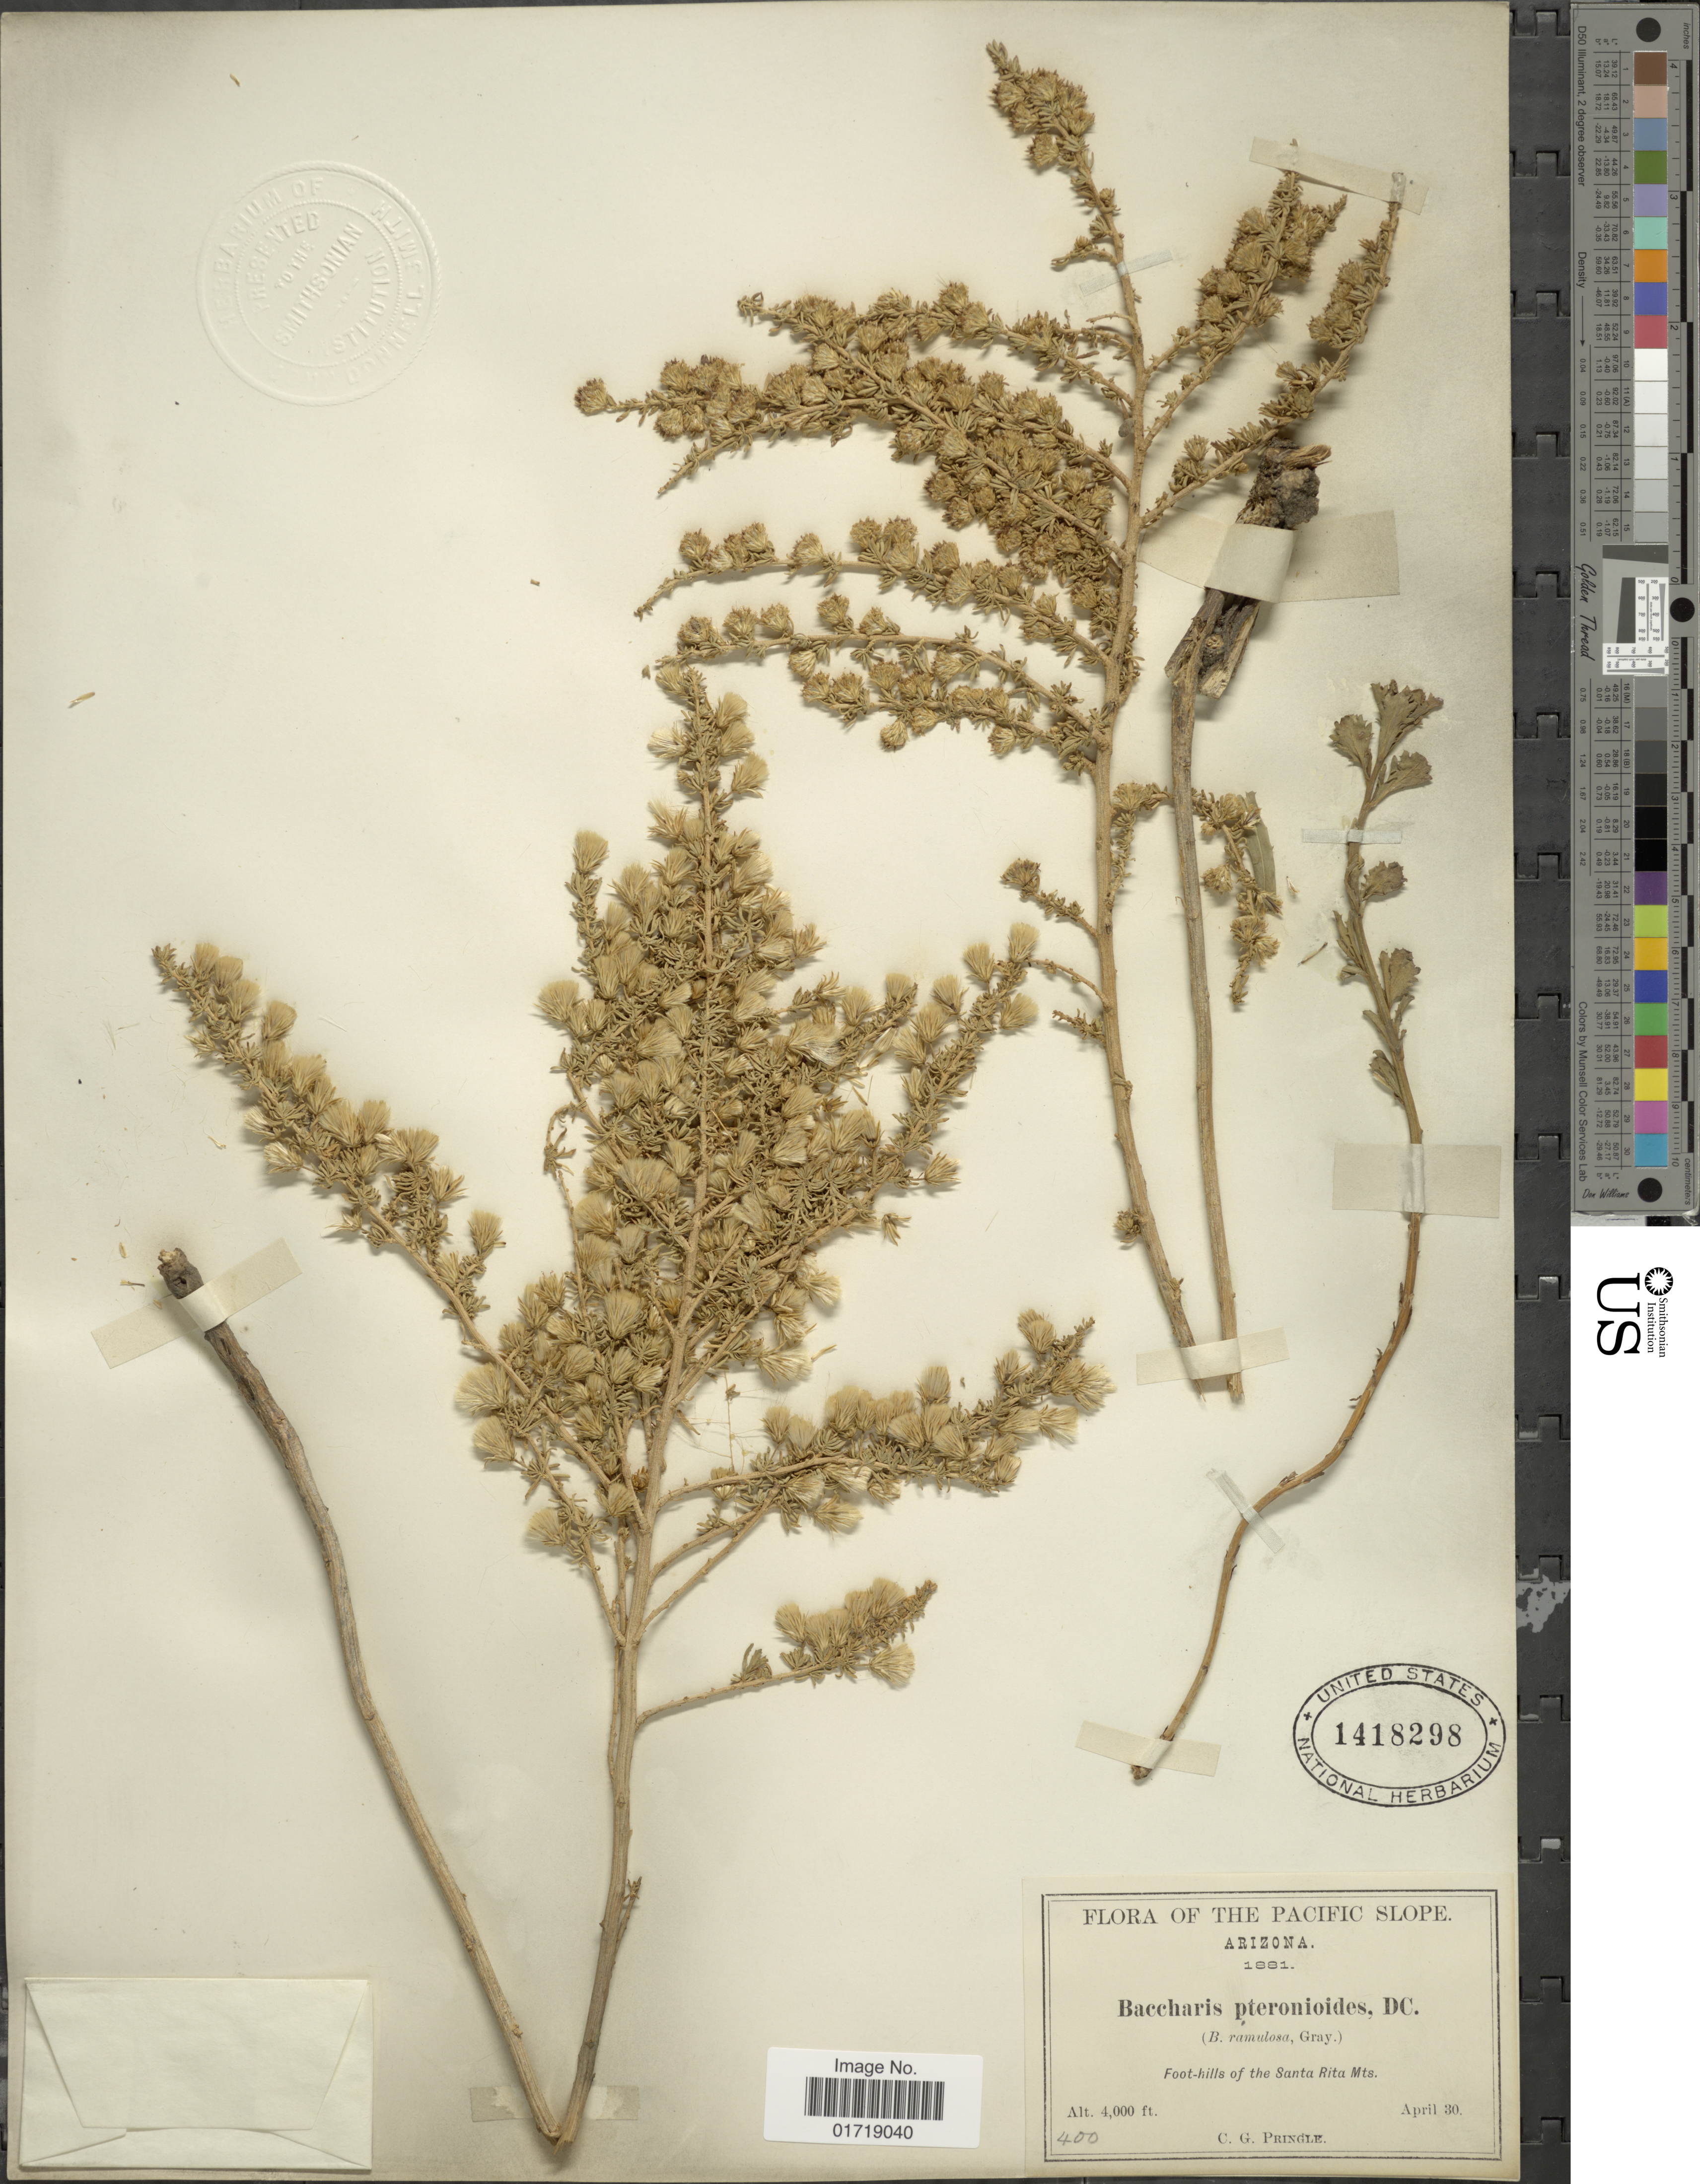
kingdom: Plantae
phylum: Tracheophyta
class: Magnoliopsida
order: Asterales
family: Asteraceae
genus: Baccharis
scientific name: Baccharis pteronioides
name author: DC.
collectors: C. G. Pringle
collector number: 400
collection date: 1881-04-30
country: United States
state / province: Arizona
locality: The Pacific Slope, Foot-hills of the Santa Rita Mts.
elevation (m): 1219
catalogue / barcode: US 1418298